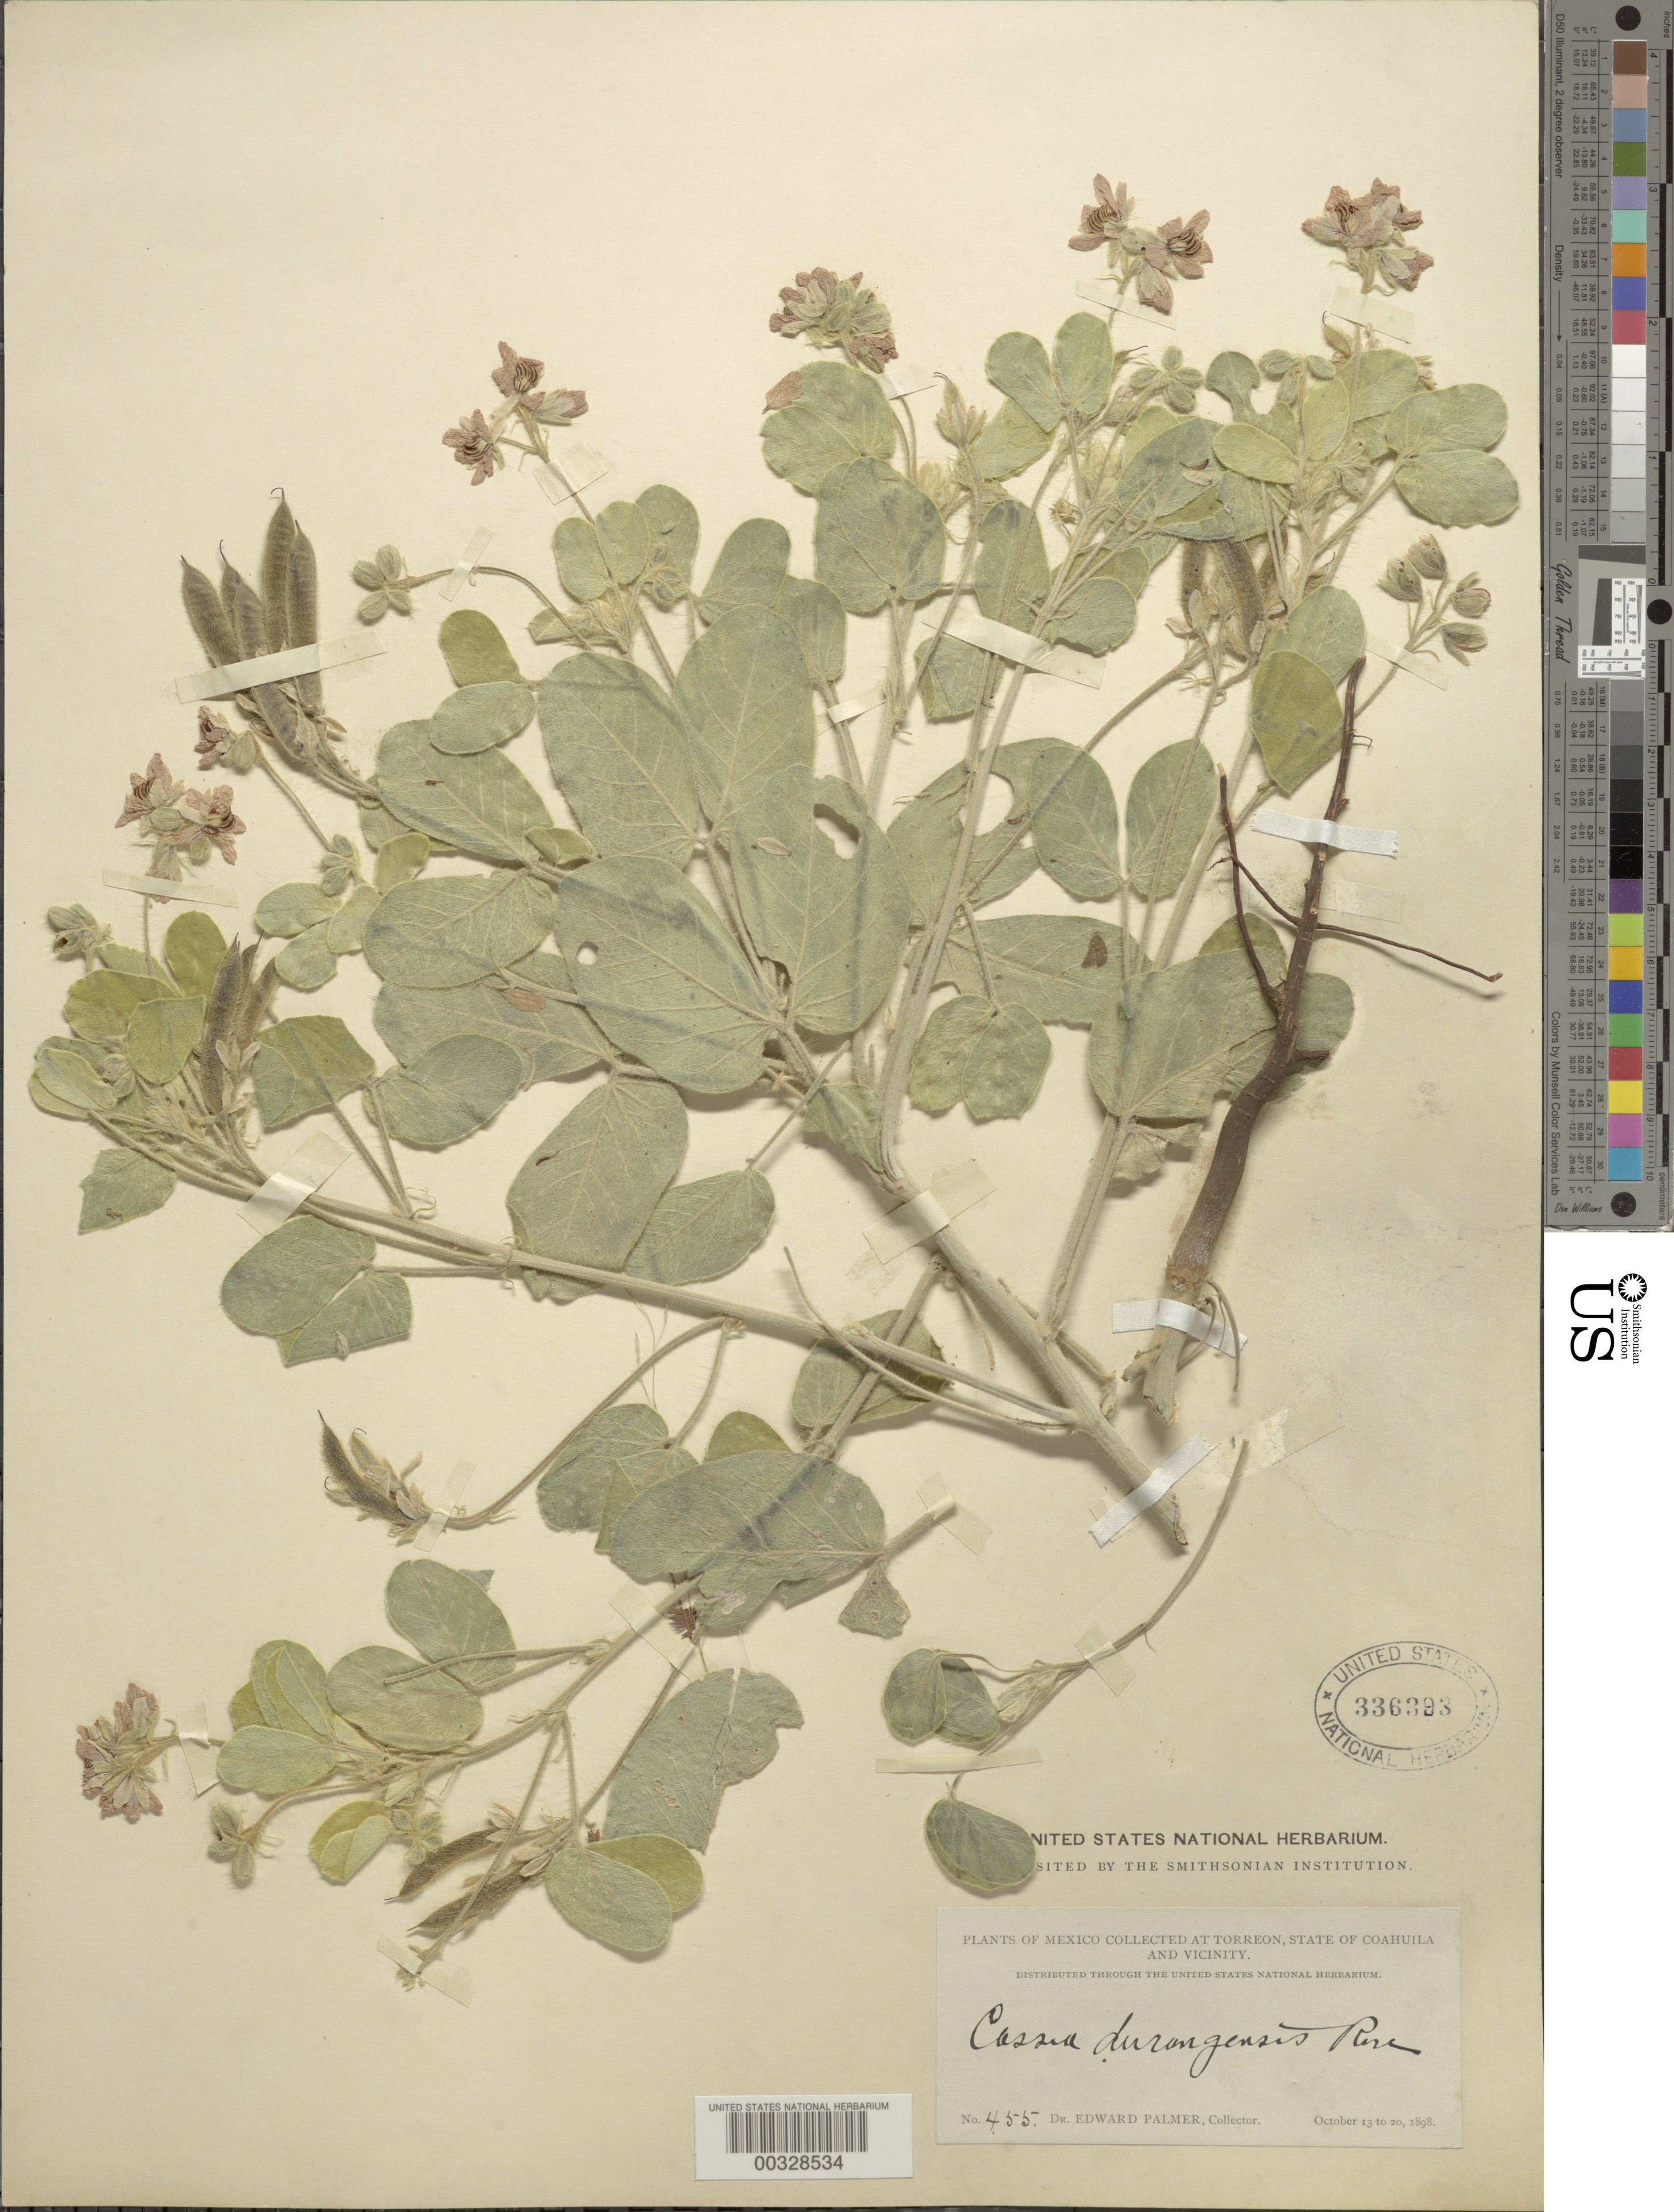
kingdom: Plantae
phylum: Tracheophyta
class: Magnoliopsida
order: Fabales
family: Fabaceae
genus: Senna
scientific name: Senna durangensis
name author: (Rose) H.S. Irwin & Barneby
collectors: E. Palmer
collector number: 455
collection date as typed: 13 Oct 1898 to 20 Oct 1898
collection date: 1898-10-13/1898-10-20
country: Mexico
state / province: Coahuila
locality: Torreon and vicinity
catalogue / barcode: US 336393